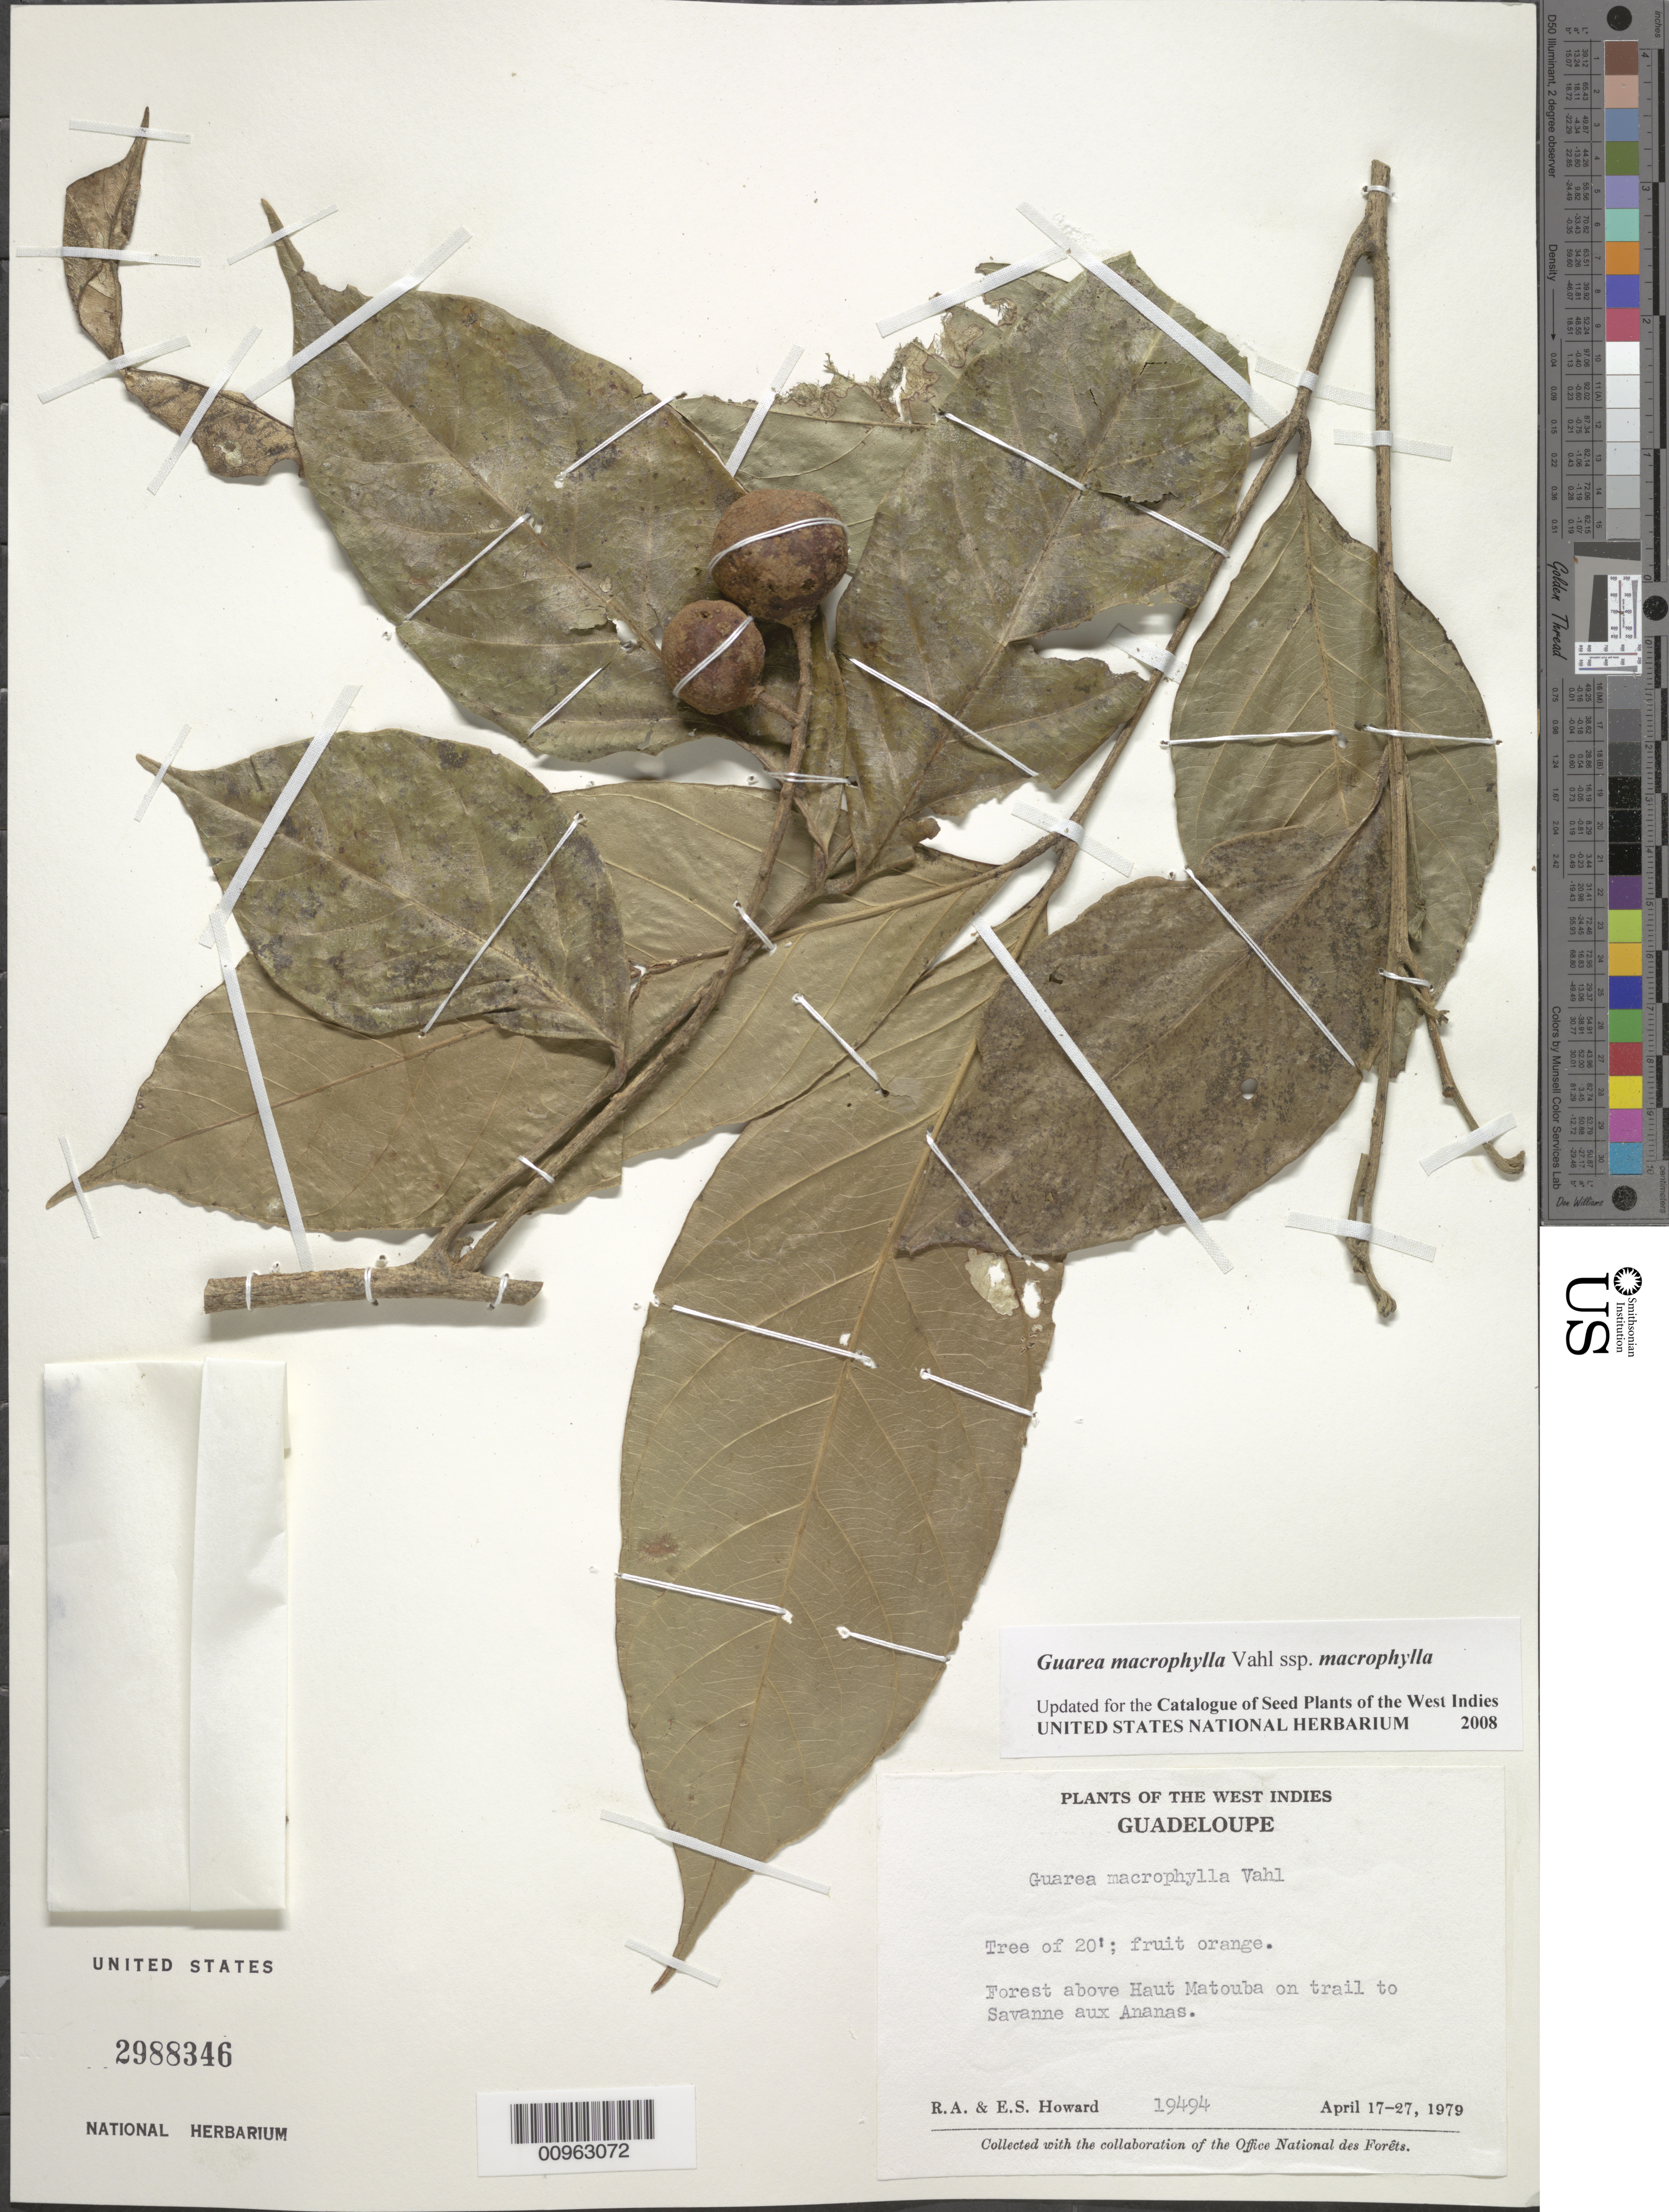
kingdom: Plantae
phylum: Tracheophyta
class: Magnoliopsida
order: Sapindales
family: Meliaceae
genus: Guarea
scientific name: Guarea macrophylla subsp. macrophylla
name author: Vahl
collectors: R. A. Howard & E. S. Howard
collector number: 19494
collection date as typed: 17 Apr 1979 to 27 Apr 1979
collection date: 1979-04-17/1979-04-27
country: Guadeloupe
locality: Above Haut Matouba on trail to Savanne aux Ananas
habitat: Forest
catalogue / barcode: US 2988346